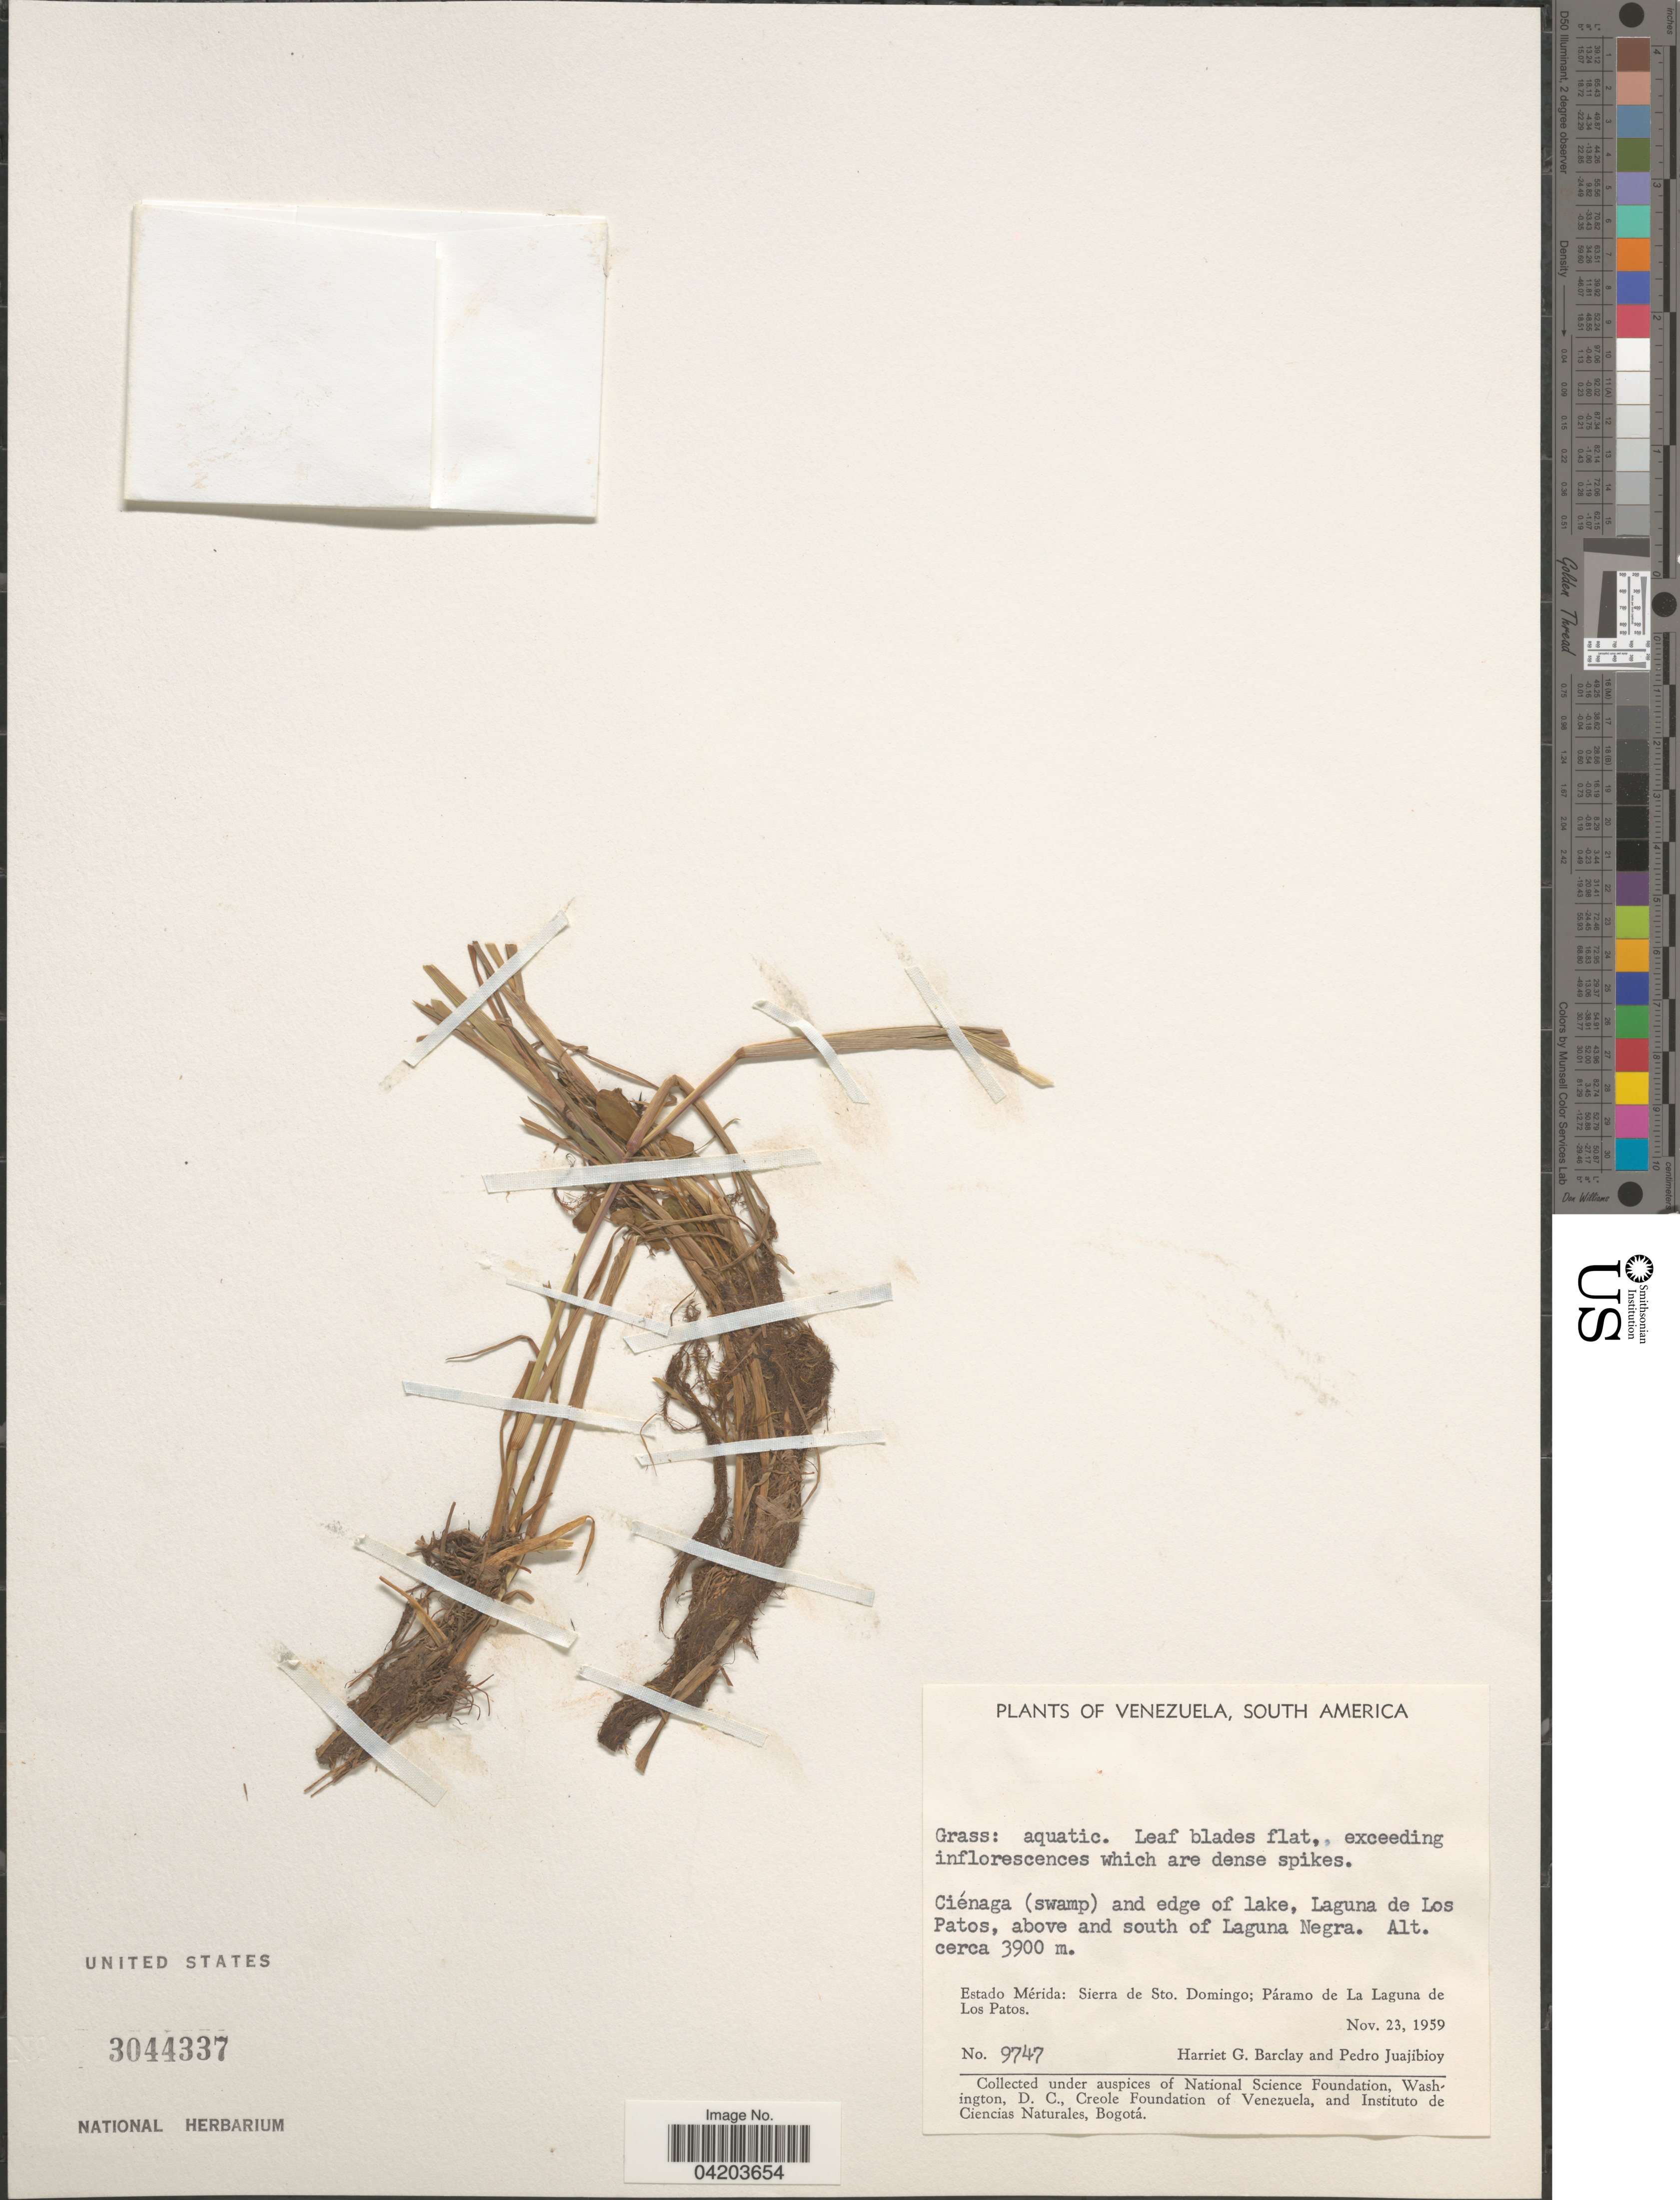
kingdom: Plantae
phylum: Tracheophyta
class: Liliopsida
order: Poales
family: Poaceae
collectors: H. G. Barclay & P. Juajibioy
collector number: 9747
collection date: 1959-11-23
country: Venezuela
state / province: Merida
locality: Ciénaga (swamp) and edge of lake, Laguna de Los Patos, above and south of Laguna Negra. Estado Mérida: Sierra de Sto. Domingo; Páramo de La Laguna de Los Patos.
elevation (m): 3900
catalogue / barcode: US 3044337